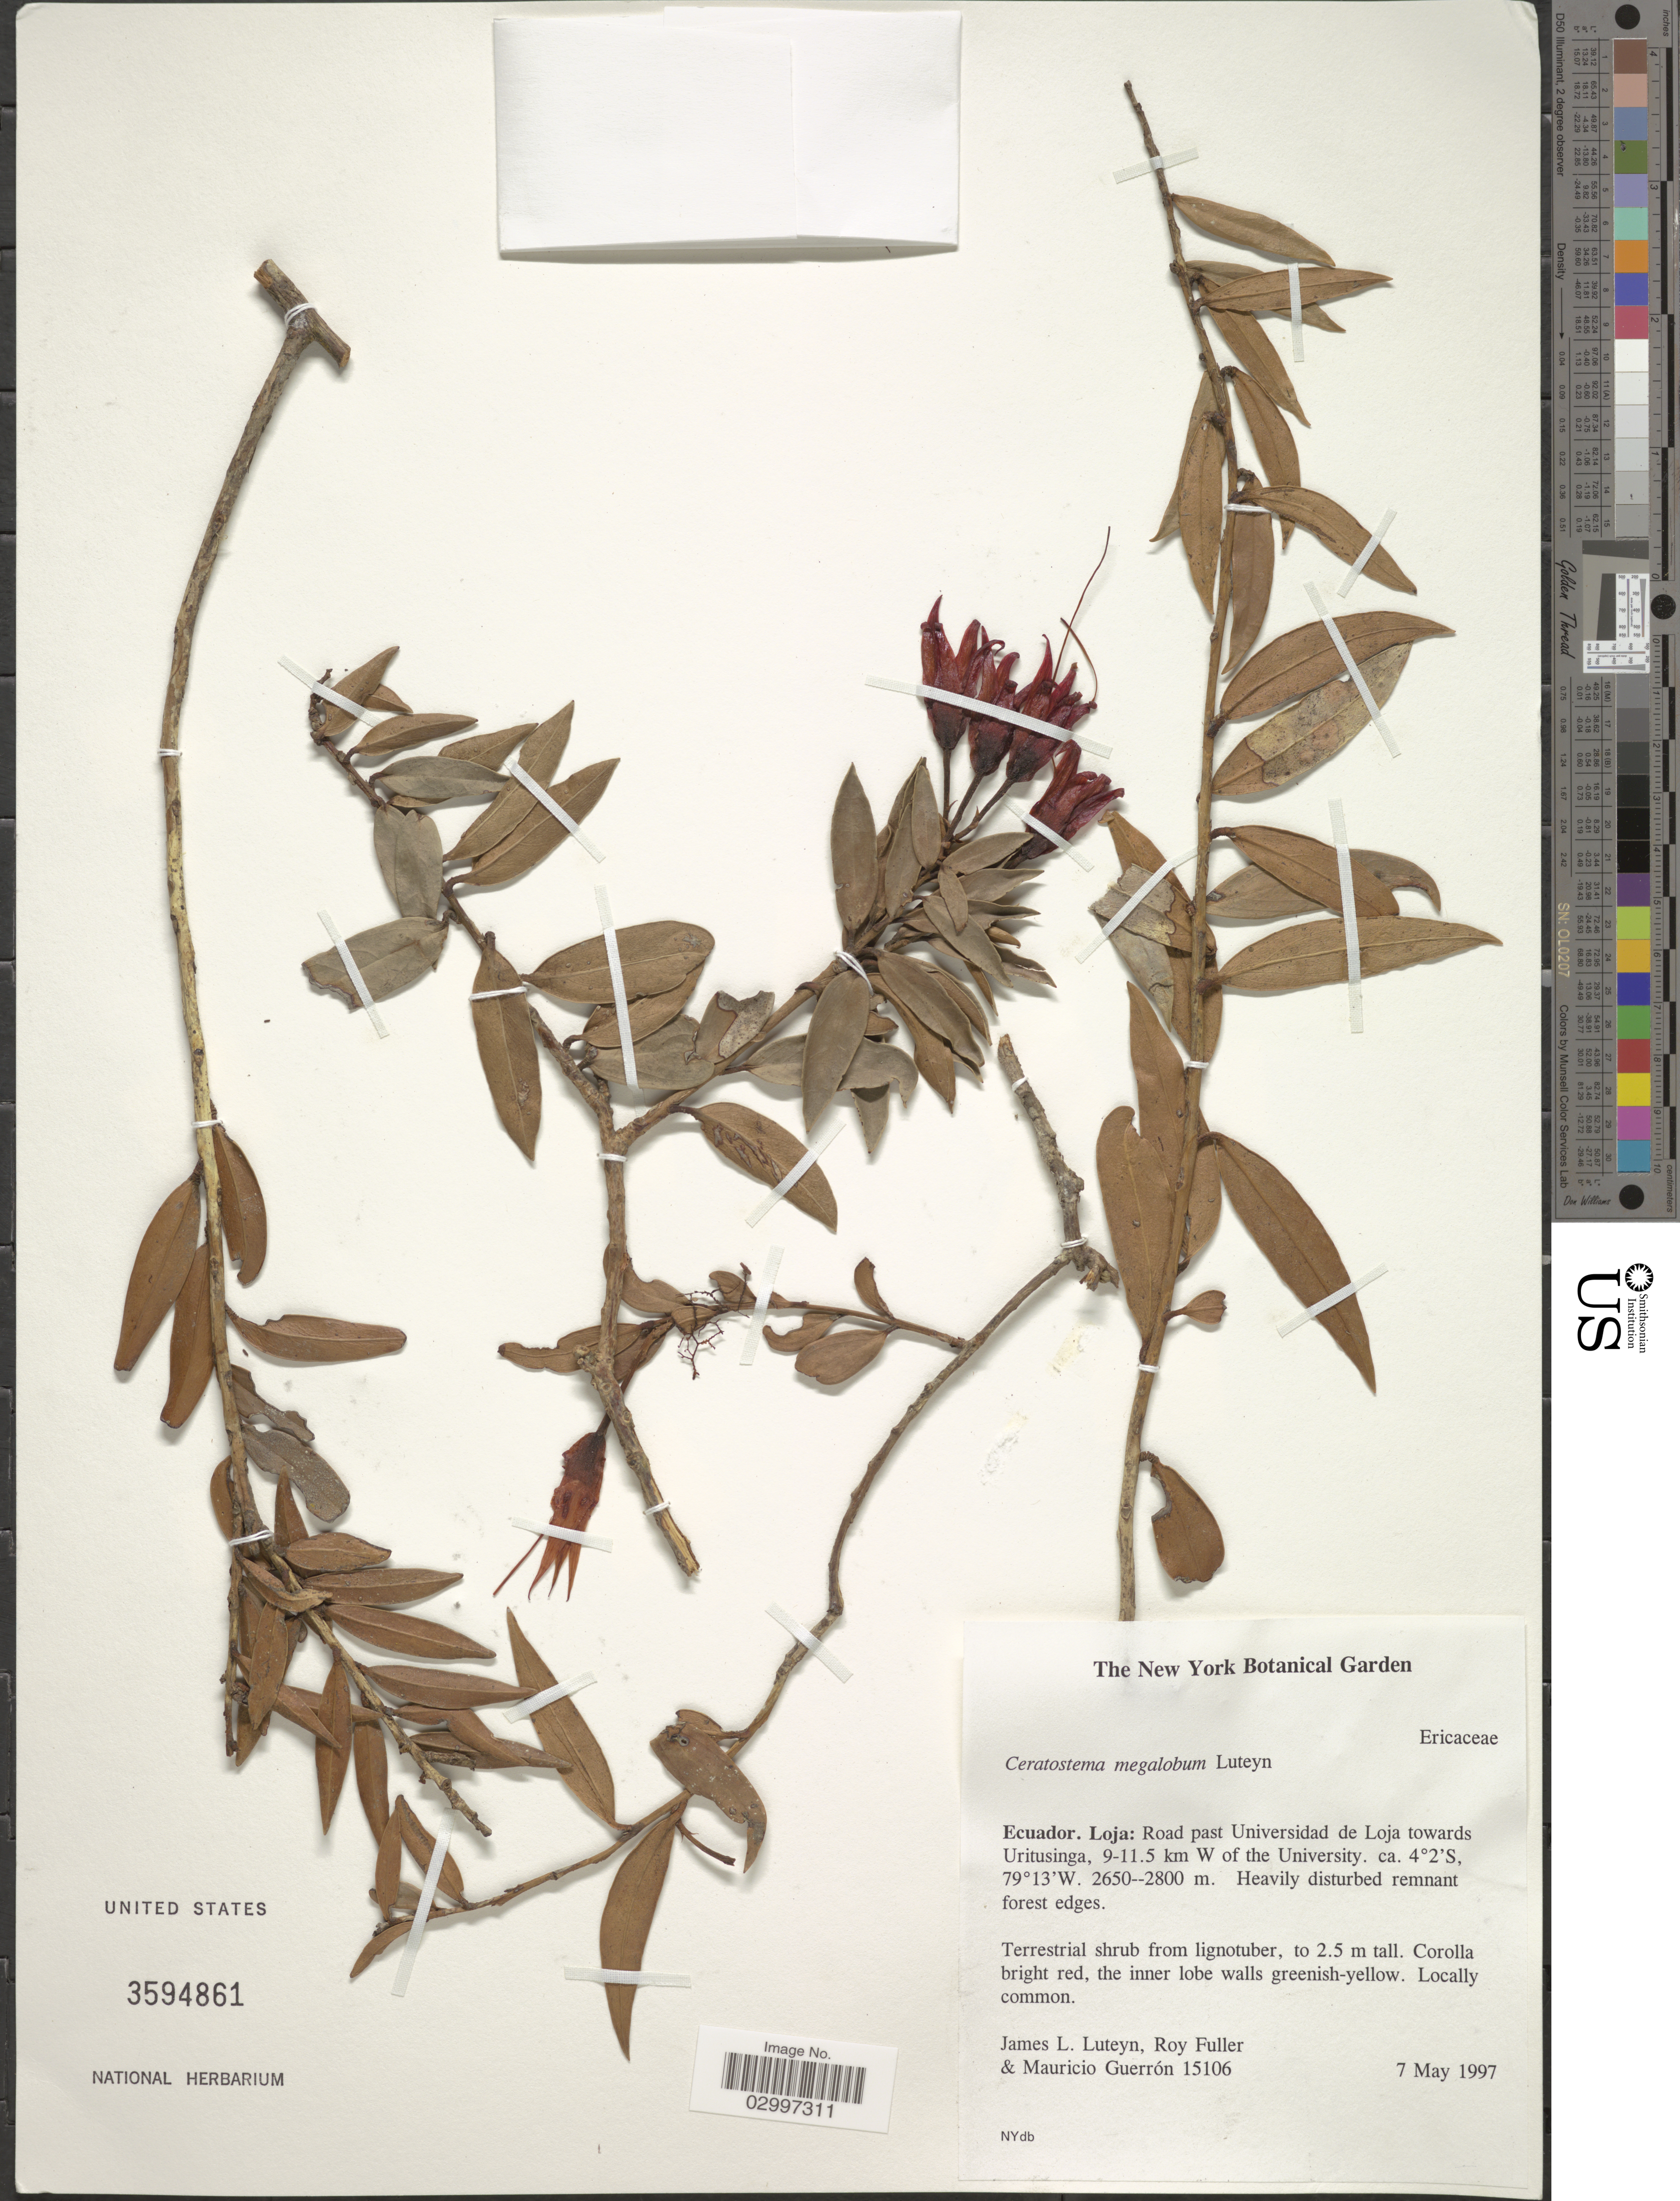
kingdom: Plantae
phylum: Tracheophyta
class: Magnoliopsida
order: Ericales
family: Ericaceae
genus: Ceratostema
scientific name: Ceratostema megalobum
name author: Luteyn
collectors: J. Luteyn, R. Fuller & M. Guerron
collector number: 15106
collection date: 1997-05-07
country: Ecuador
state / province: Loja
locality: Road past Universidad de Loja towards Uritusinga, 9-11.5 km W of University.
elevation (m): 2650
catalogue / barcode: US 3594861